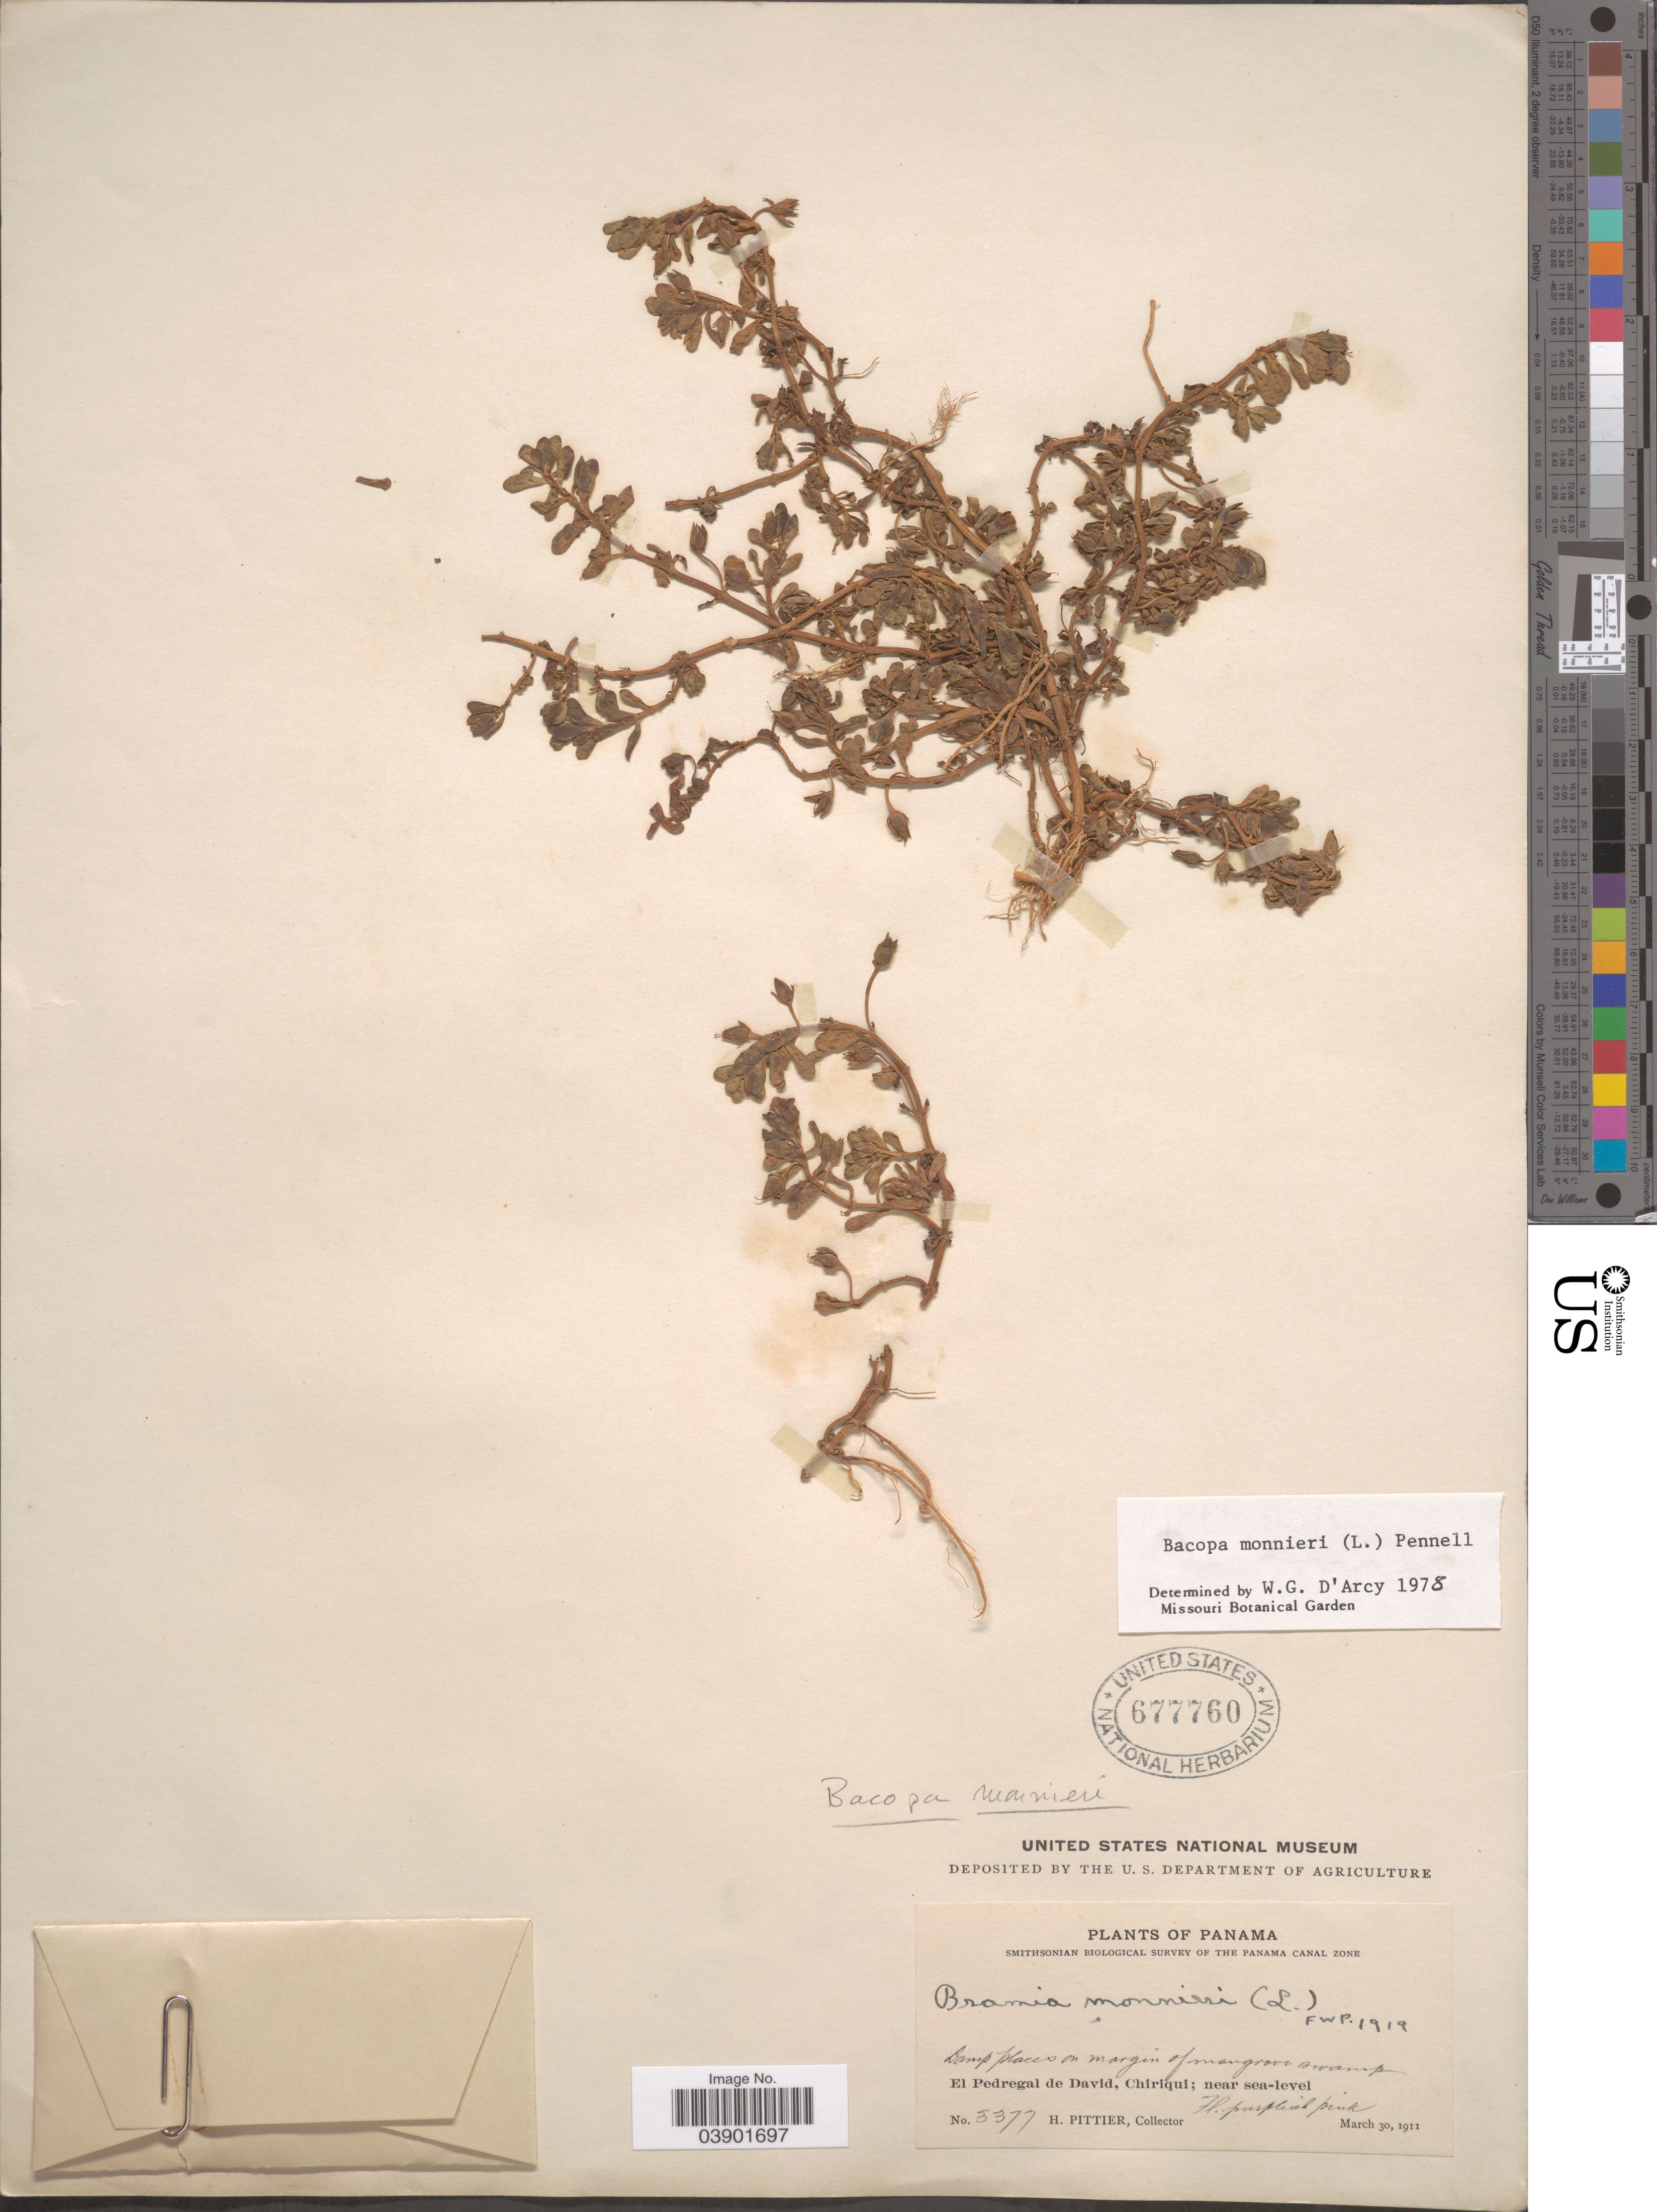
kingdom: Plantae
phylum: Tracheophyta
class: Magnoliopsida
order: Lamiales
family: Plantaginaceae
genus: Bacopa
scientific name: Bacopa monnieri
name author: (L.) Pennell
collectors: H. F. Pittier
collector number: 3377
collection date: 1911-03-30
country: Panama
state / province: Chiriqui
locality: The Panama Canal Zone. El Pedregal de David.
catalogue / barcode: US 677760